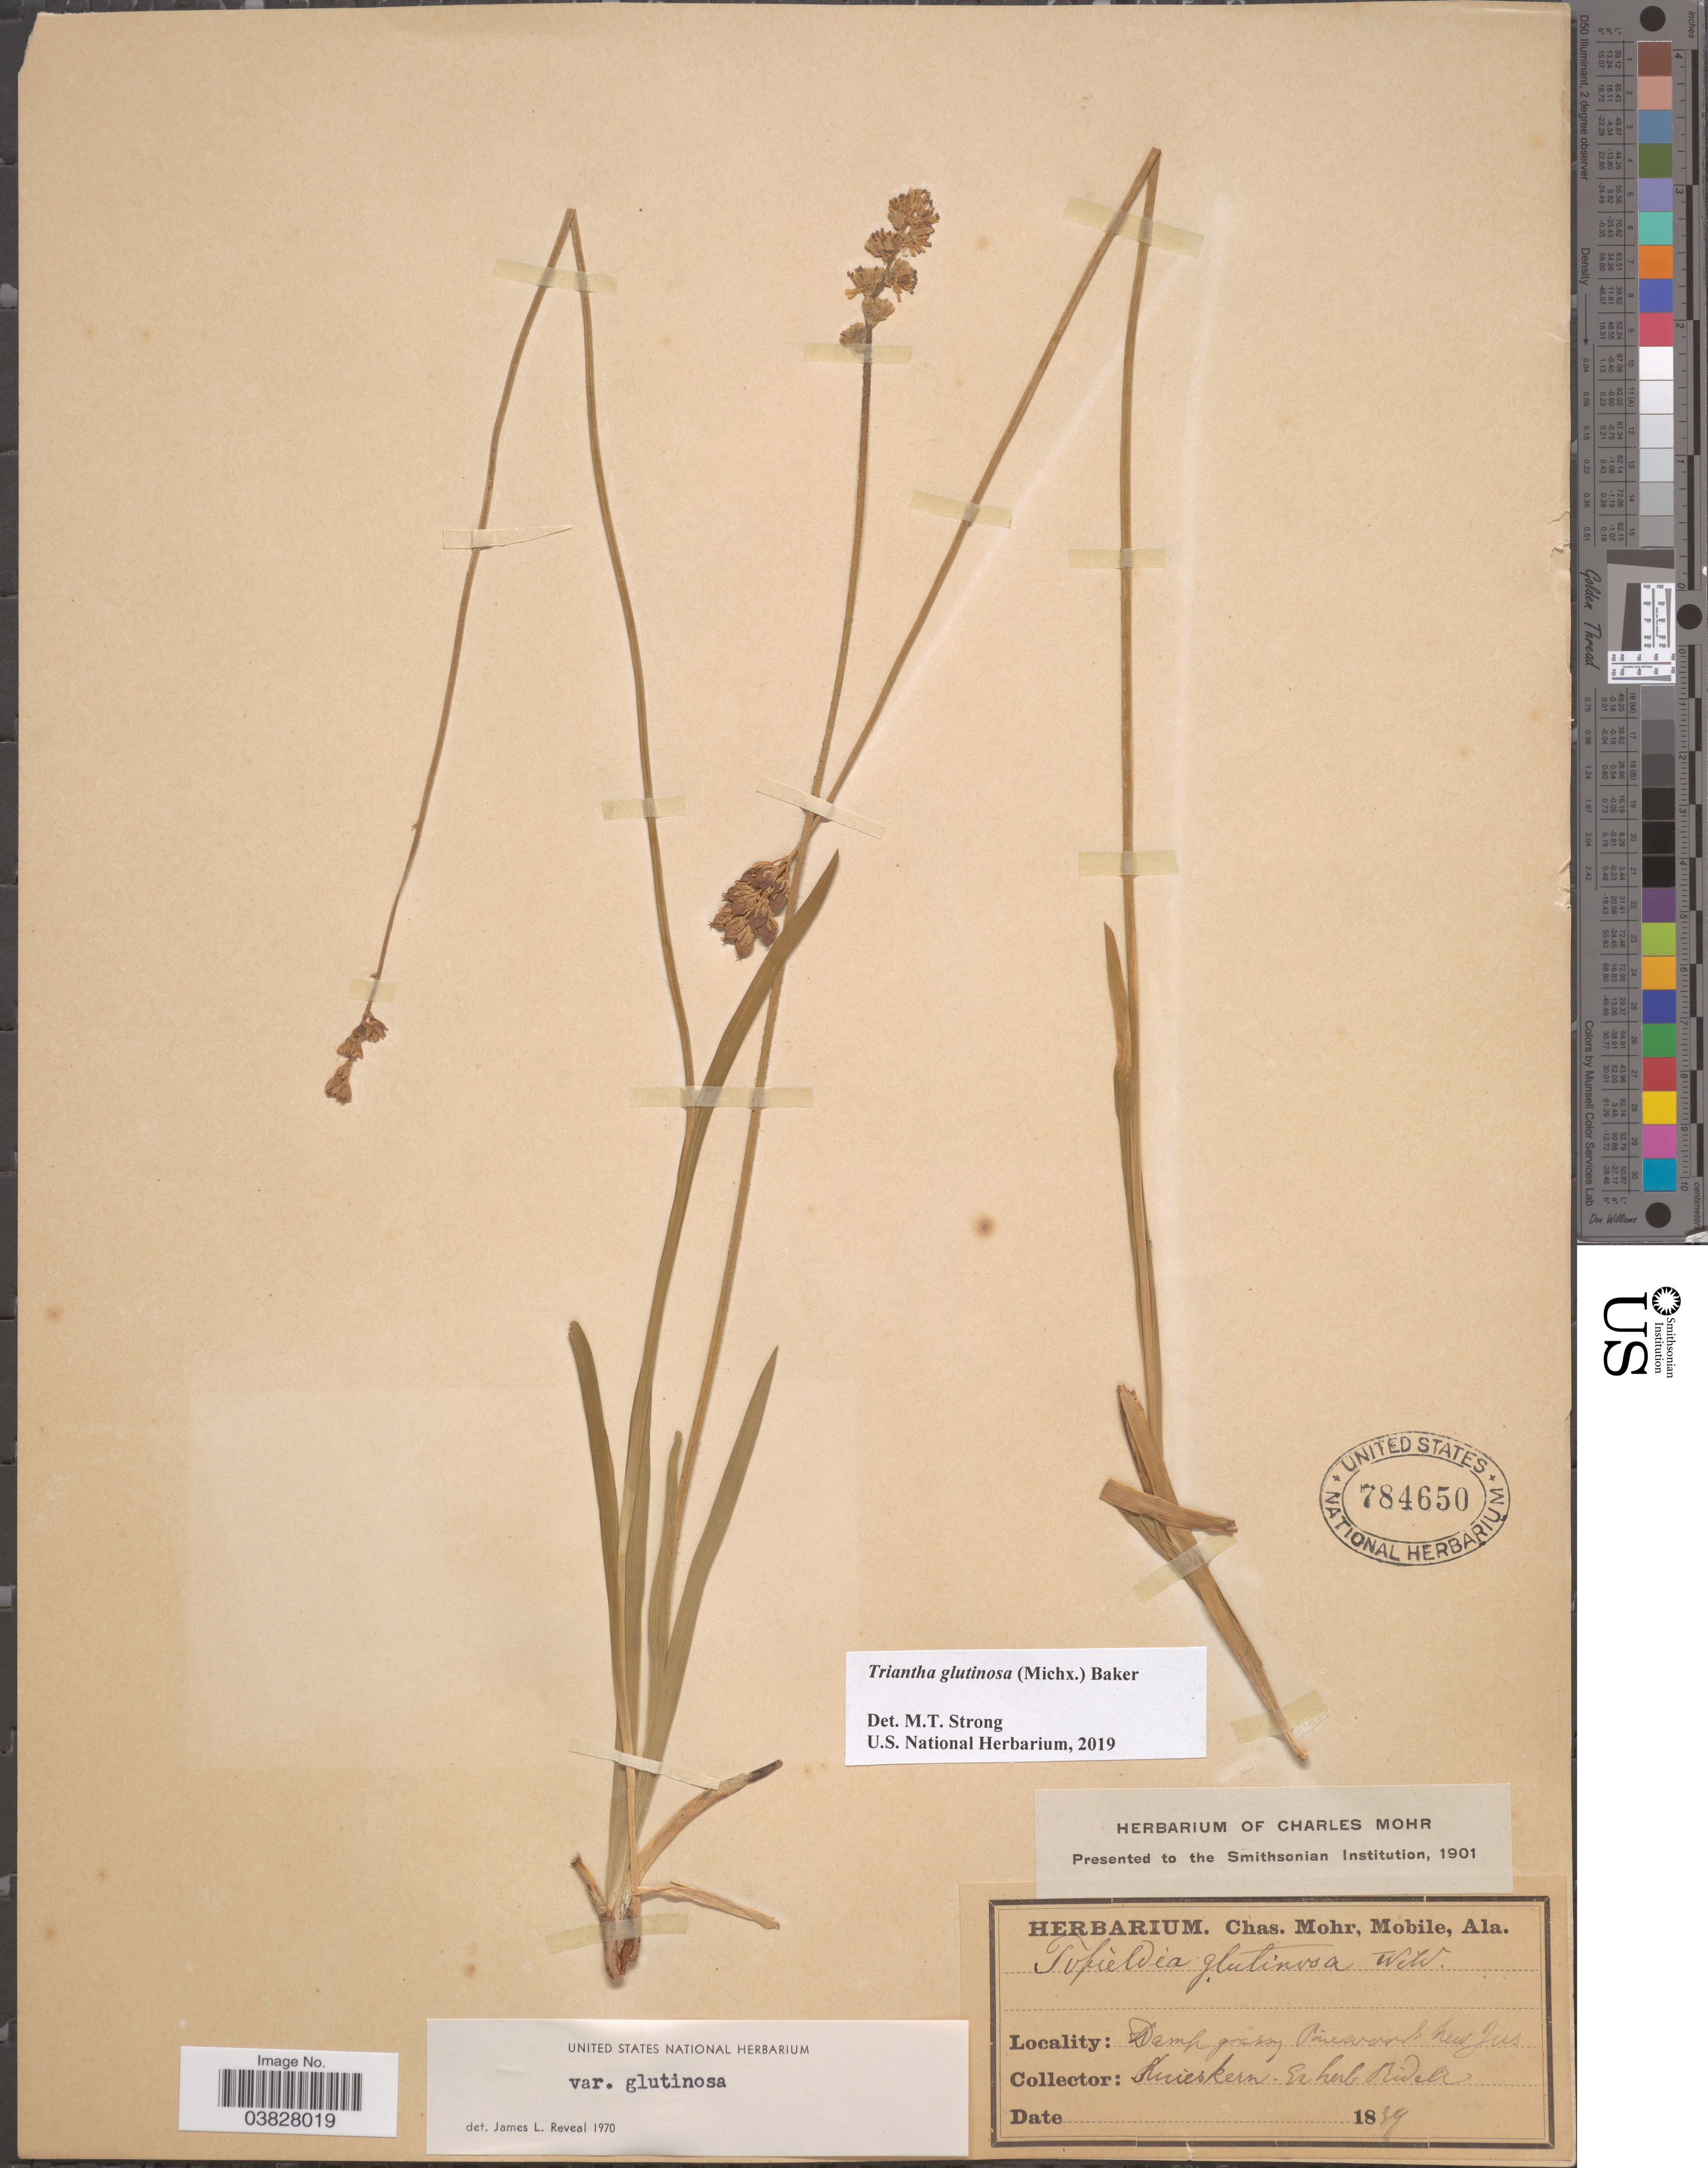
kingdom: Plantae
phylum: Tracheophyta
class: Liliopsida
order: Alismatales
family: Tofieldiaceae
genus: Triantha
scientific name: Triantha glutinosa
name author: (Michx.) Baker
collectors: Knieskern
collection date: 1839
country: United States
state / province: New Jersey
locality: Damp grassy Pinewoods.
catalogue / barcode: US 784650